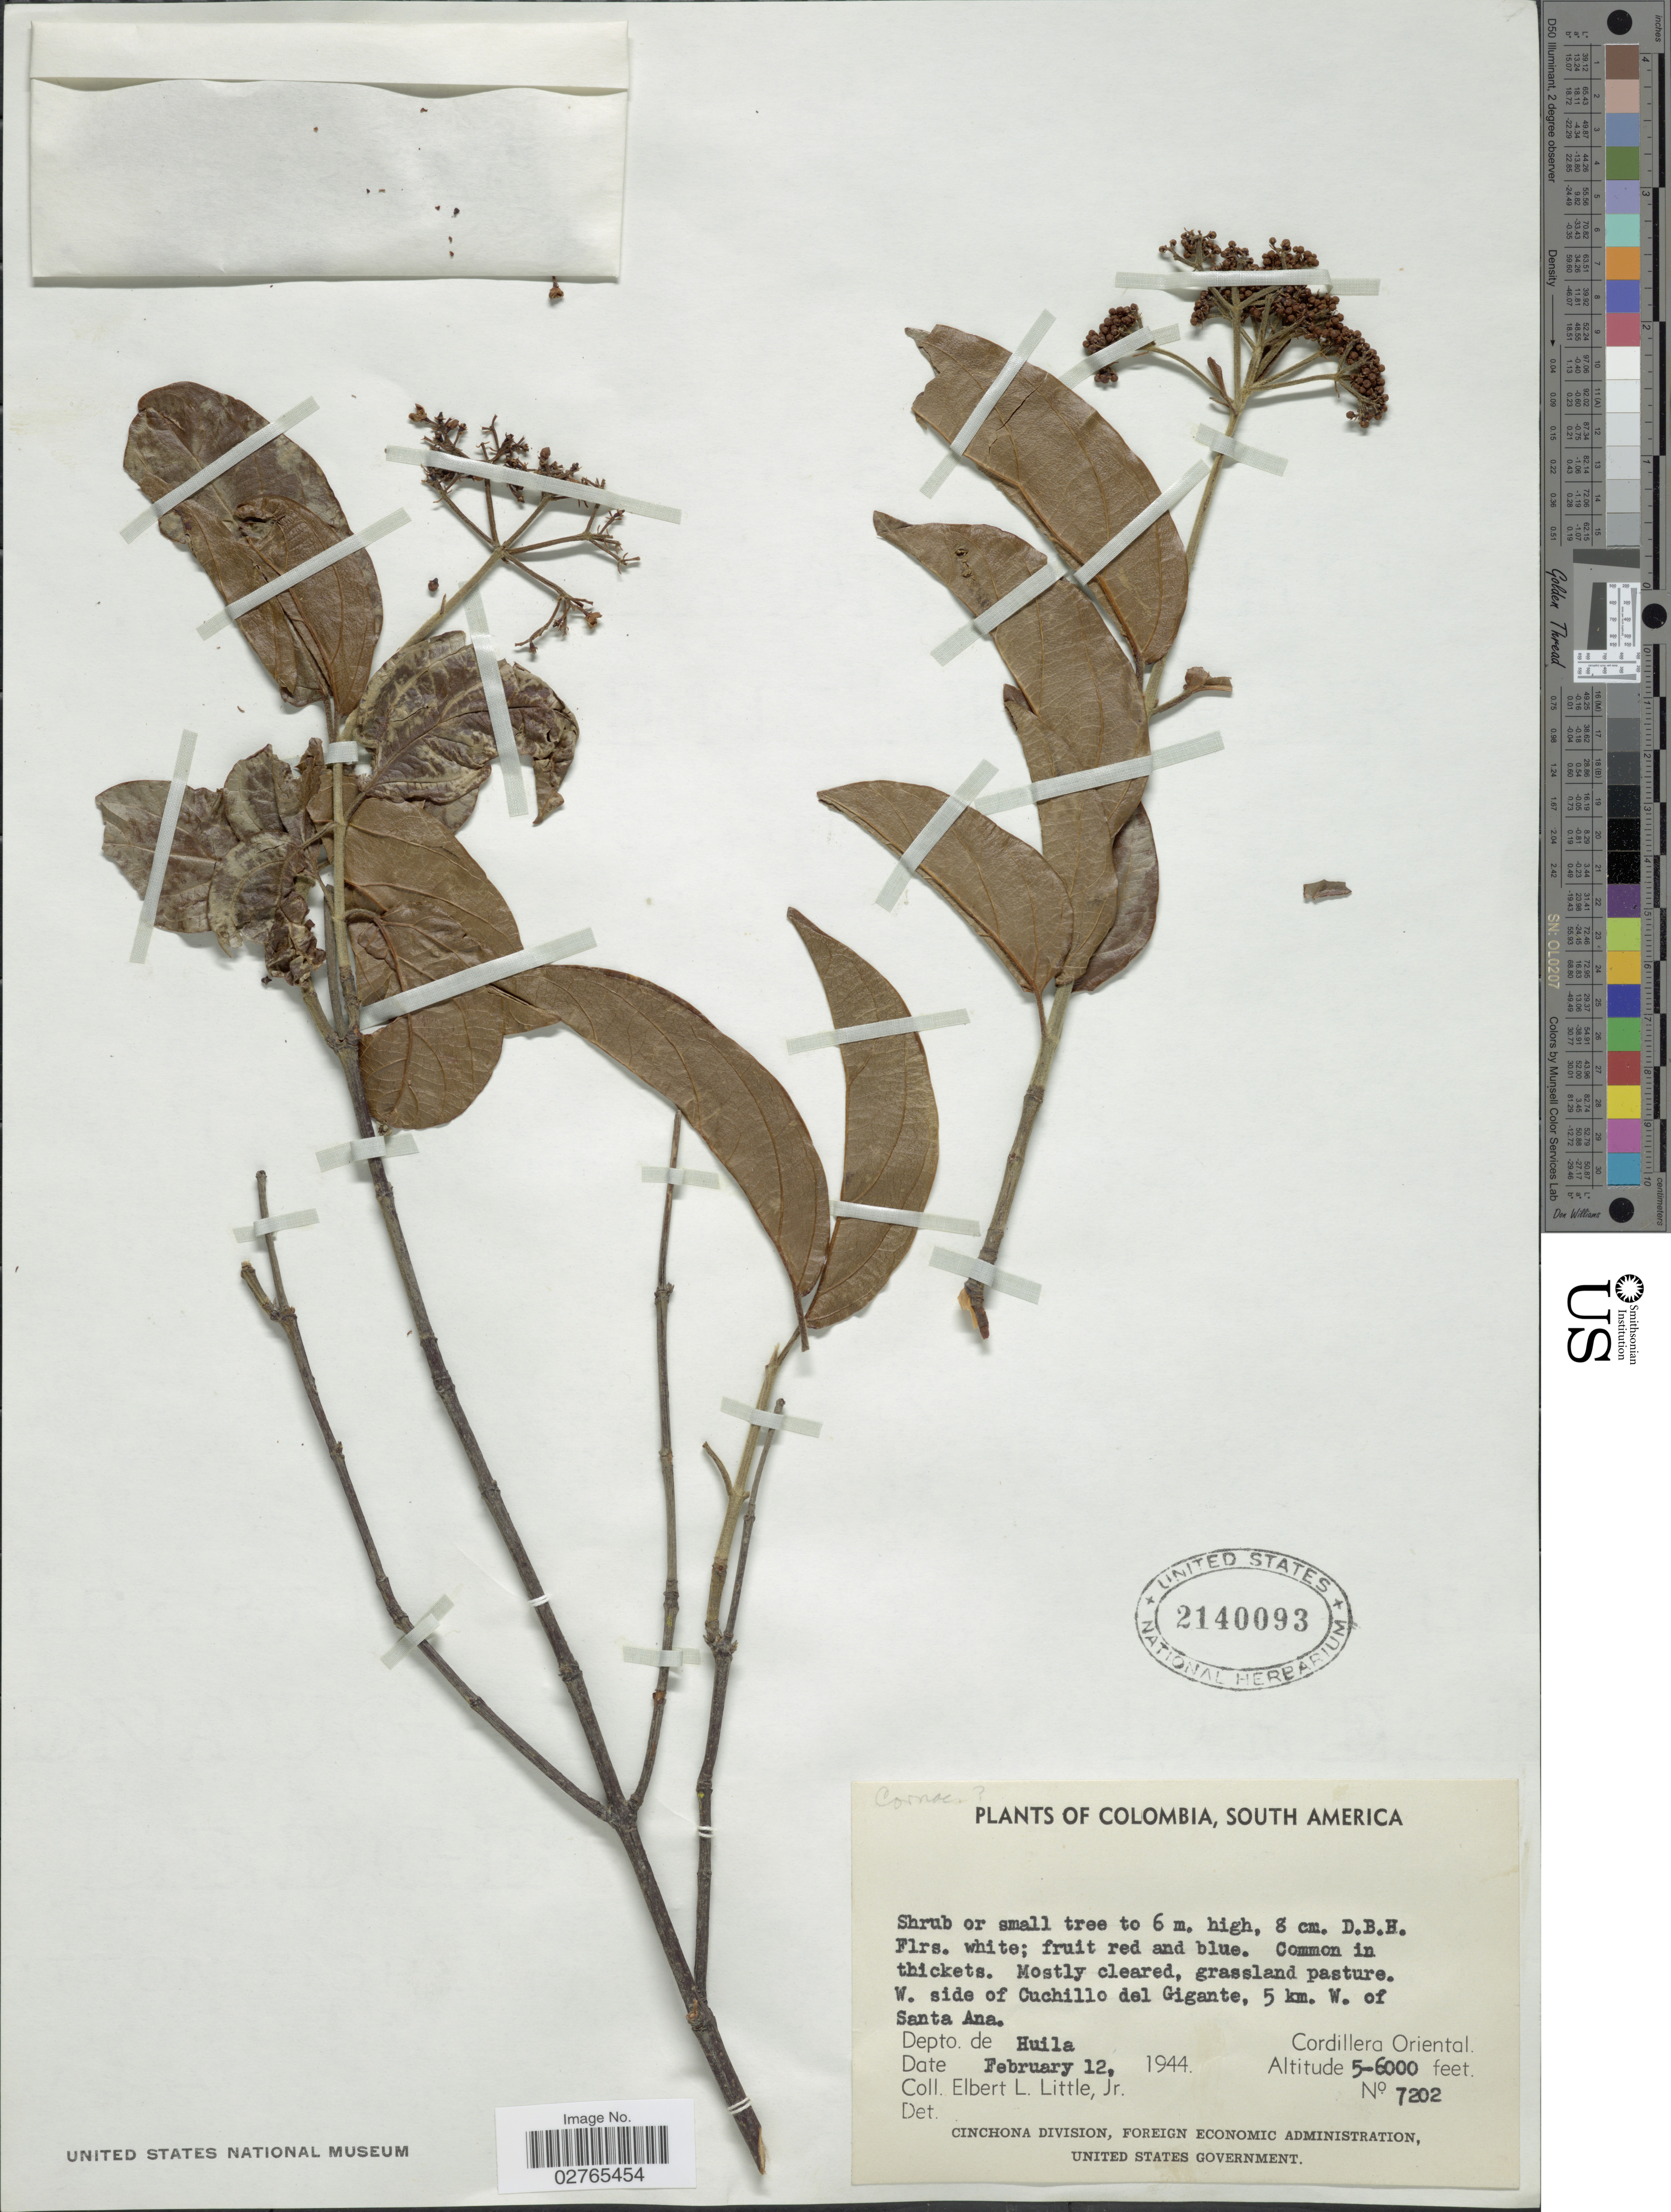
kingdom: Plantae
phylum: Tracheophyta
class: Magnoliopsida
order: Dipsacales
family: Viburnaceae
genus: Viburnum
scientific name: Viburnum sp.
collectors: E. L. Little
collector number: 7202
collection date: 1944-02-12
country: Colombia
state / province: Huila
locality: W. side of Cuchillo del Gigante, 5 km. W. of Santa Ana. Depto. de Huila. Cordillera Oriental.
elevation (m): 1524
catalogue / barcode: US 2140093